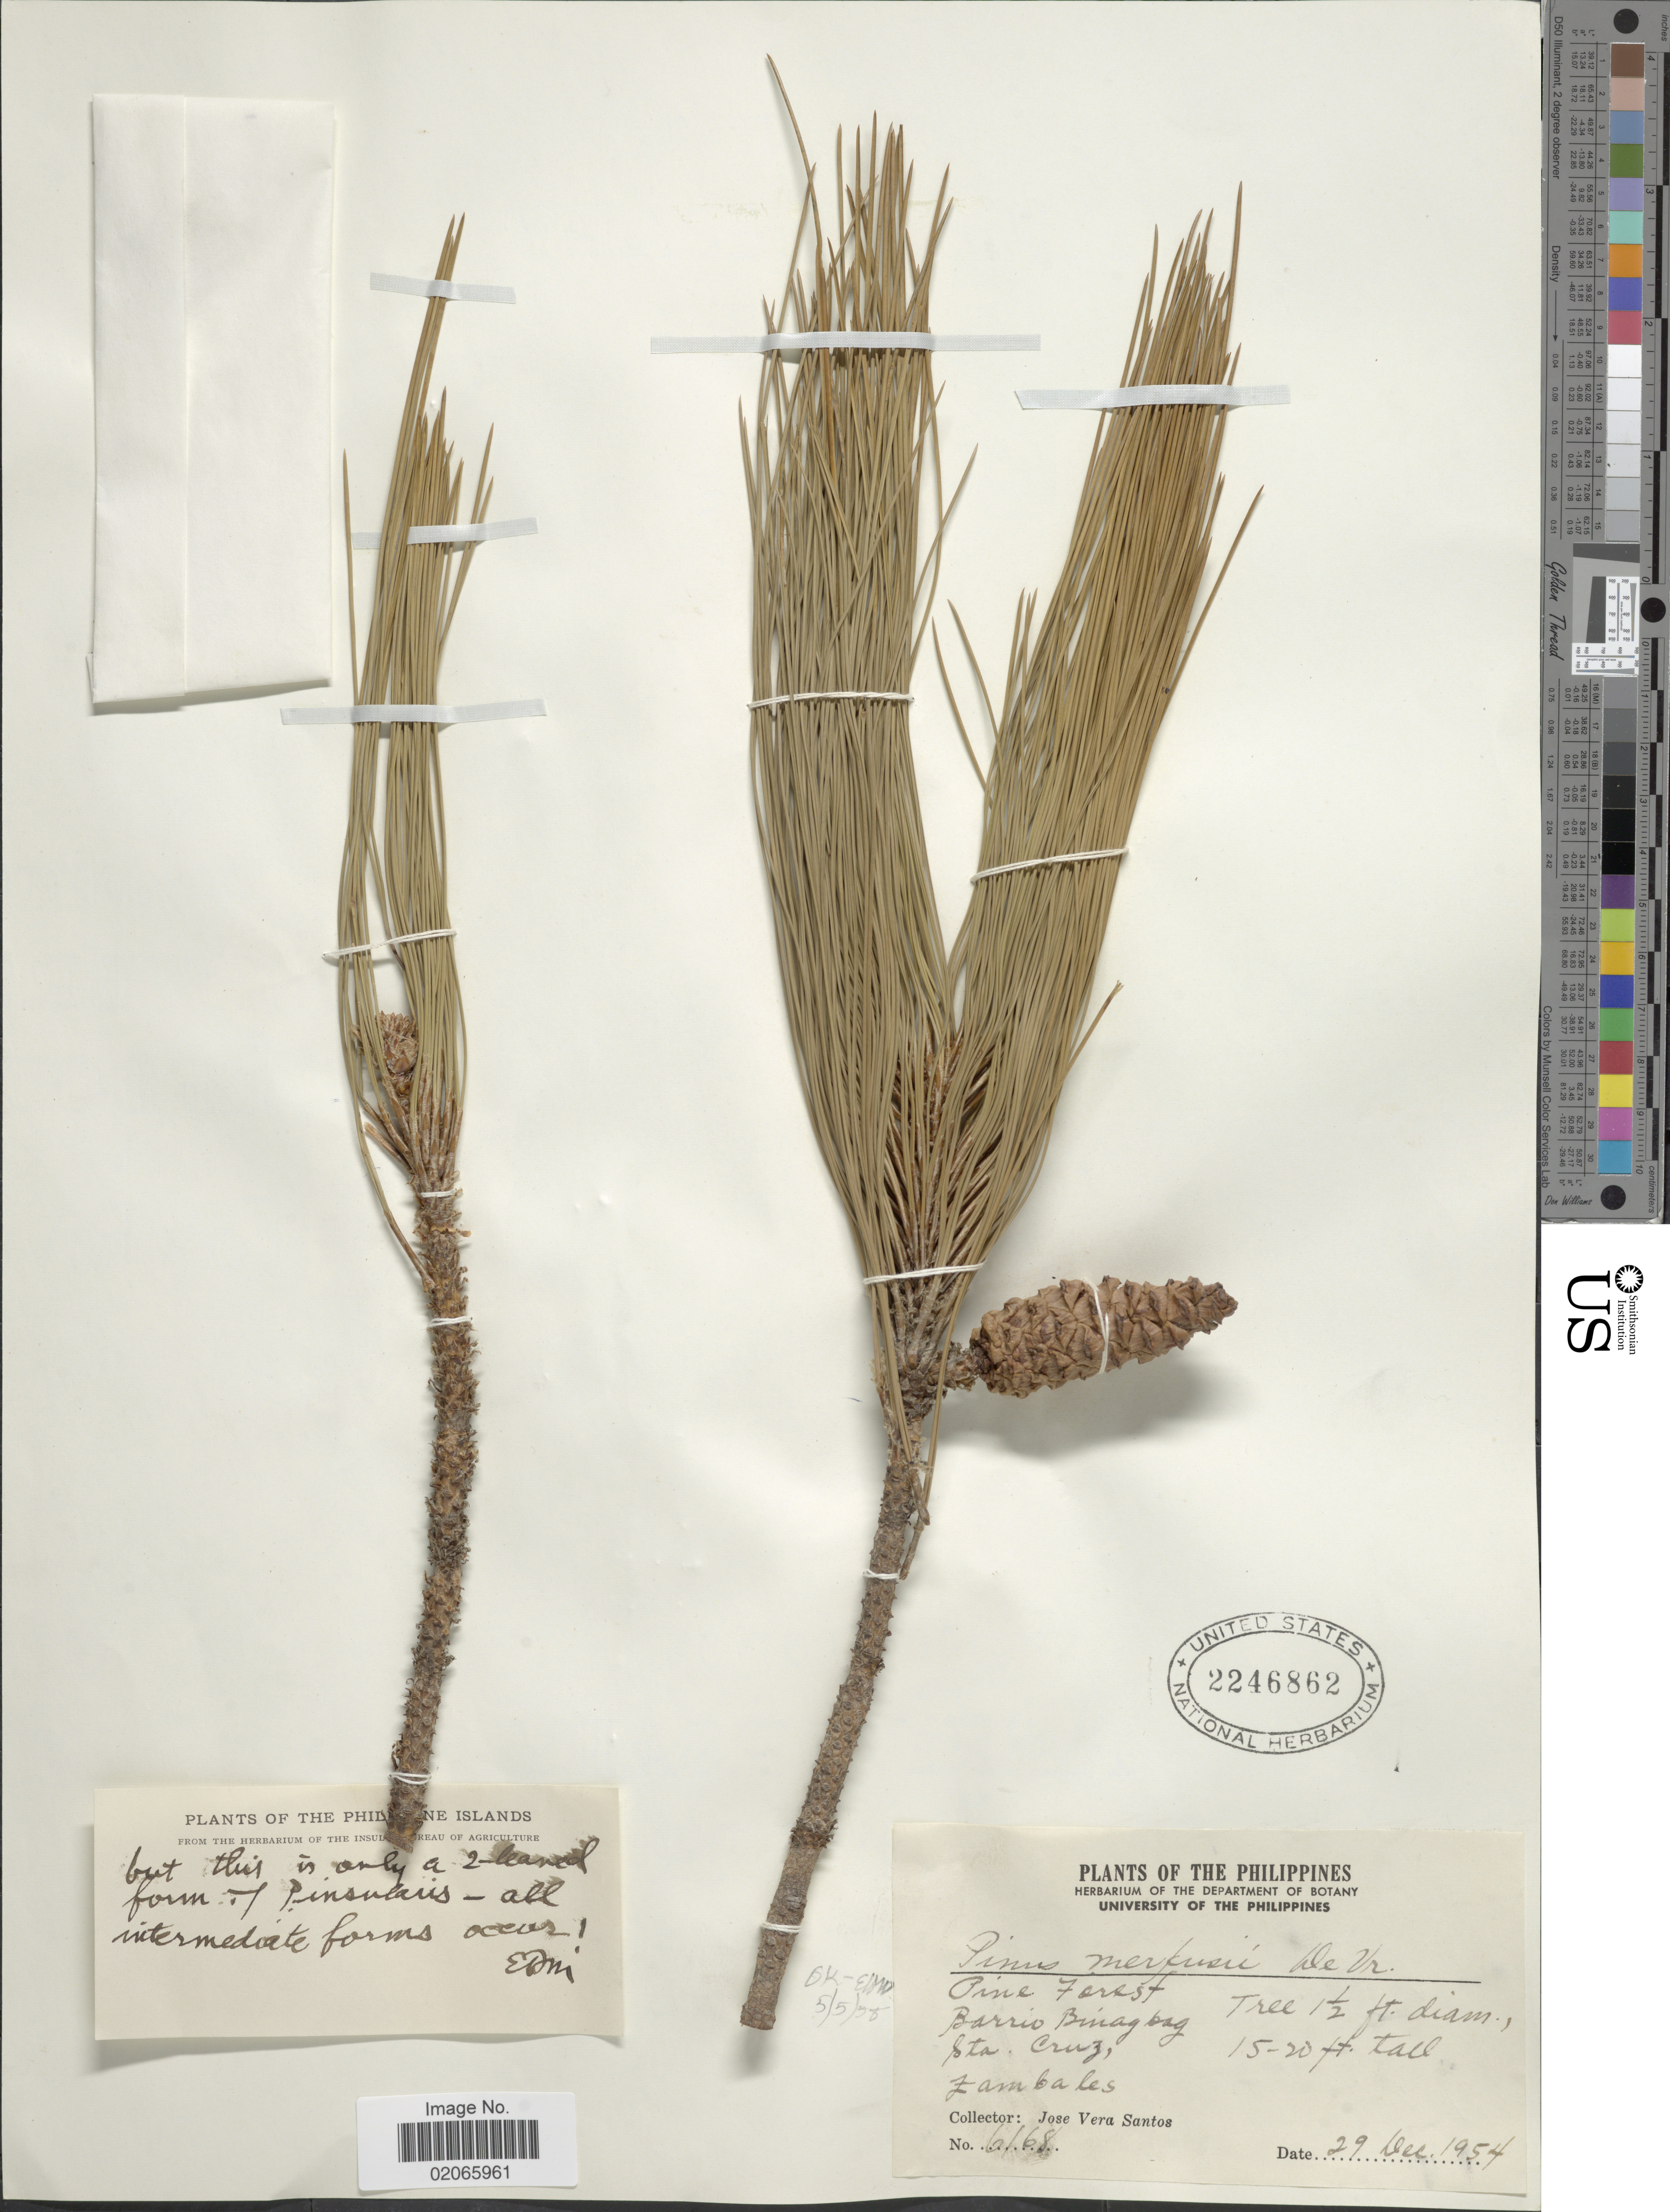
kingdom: Plantae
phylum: Tracheophyta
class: Pinopsida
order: Pinales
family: Pinaceae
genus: Pinus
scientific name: Pinus merkusii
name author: Jungh. & DeVries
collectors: J. Santos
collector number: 6168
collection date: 1954-12-29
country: Philippines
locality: Barrio Binag bag. Sta. Cruz. Zambales. The Philippine Islands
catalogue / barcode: US 2246862